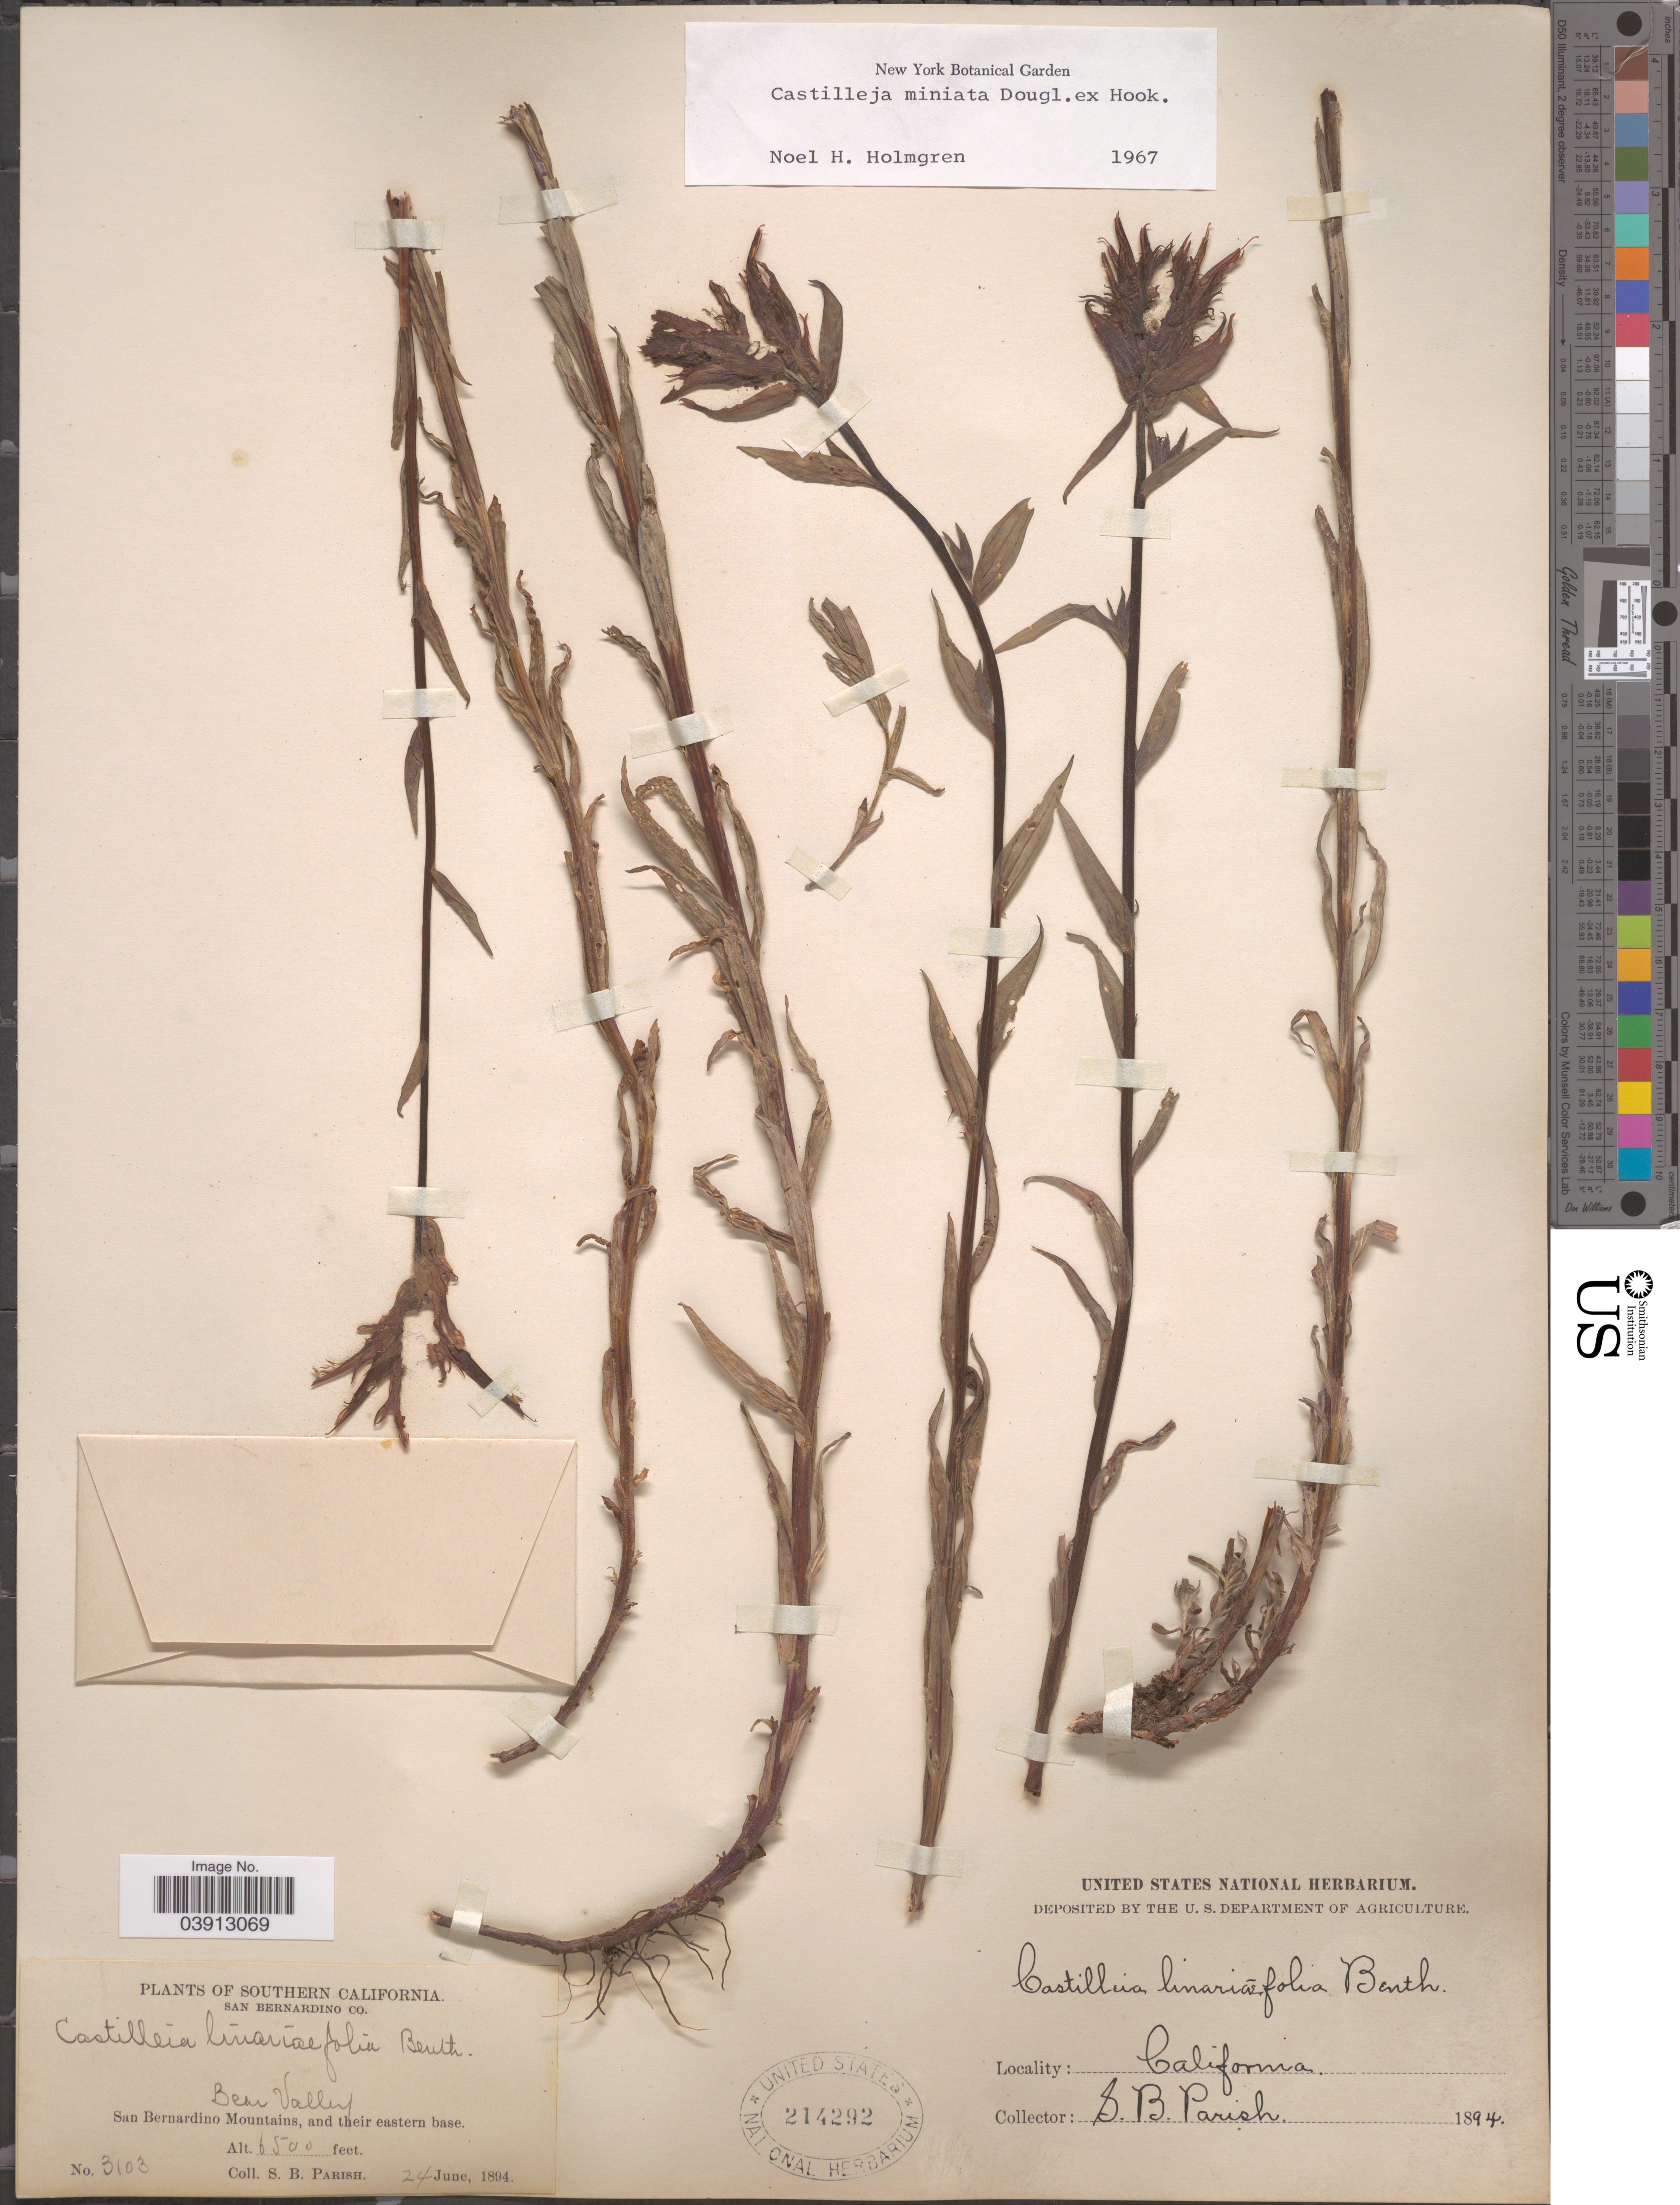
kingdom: Plantae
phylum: Tracheophyta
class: Magnoliopsida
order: Lamiales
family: Orobanchaceae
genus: Castilleja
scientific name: Castilleja miniata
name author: Douglas ex Hook.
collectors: S. B. Parish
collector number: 3103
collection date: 1894-06-24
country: United States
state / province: California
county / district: San Bernardino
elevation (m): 1981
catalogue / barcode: US 214292